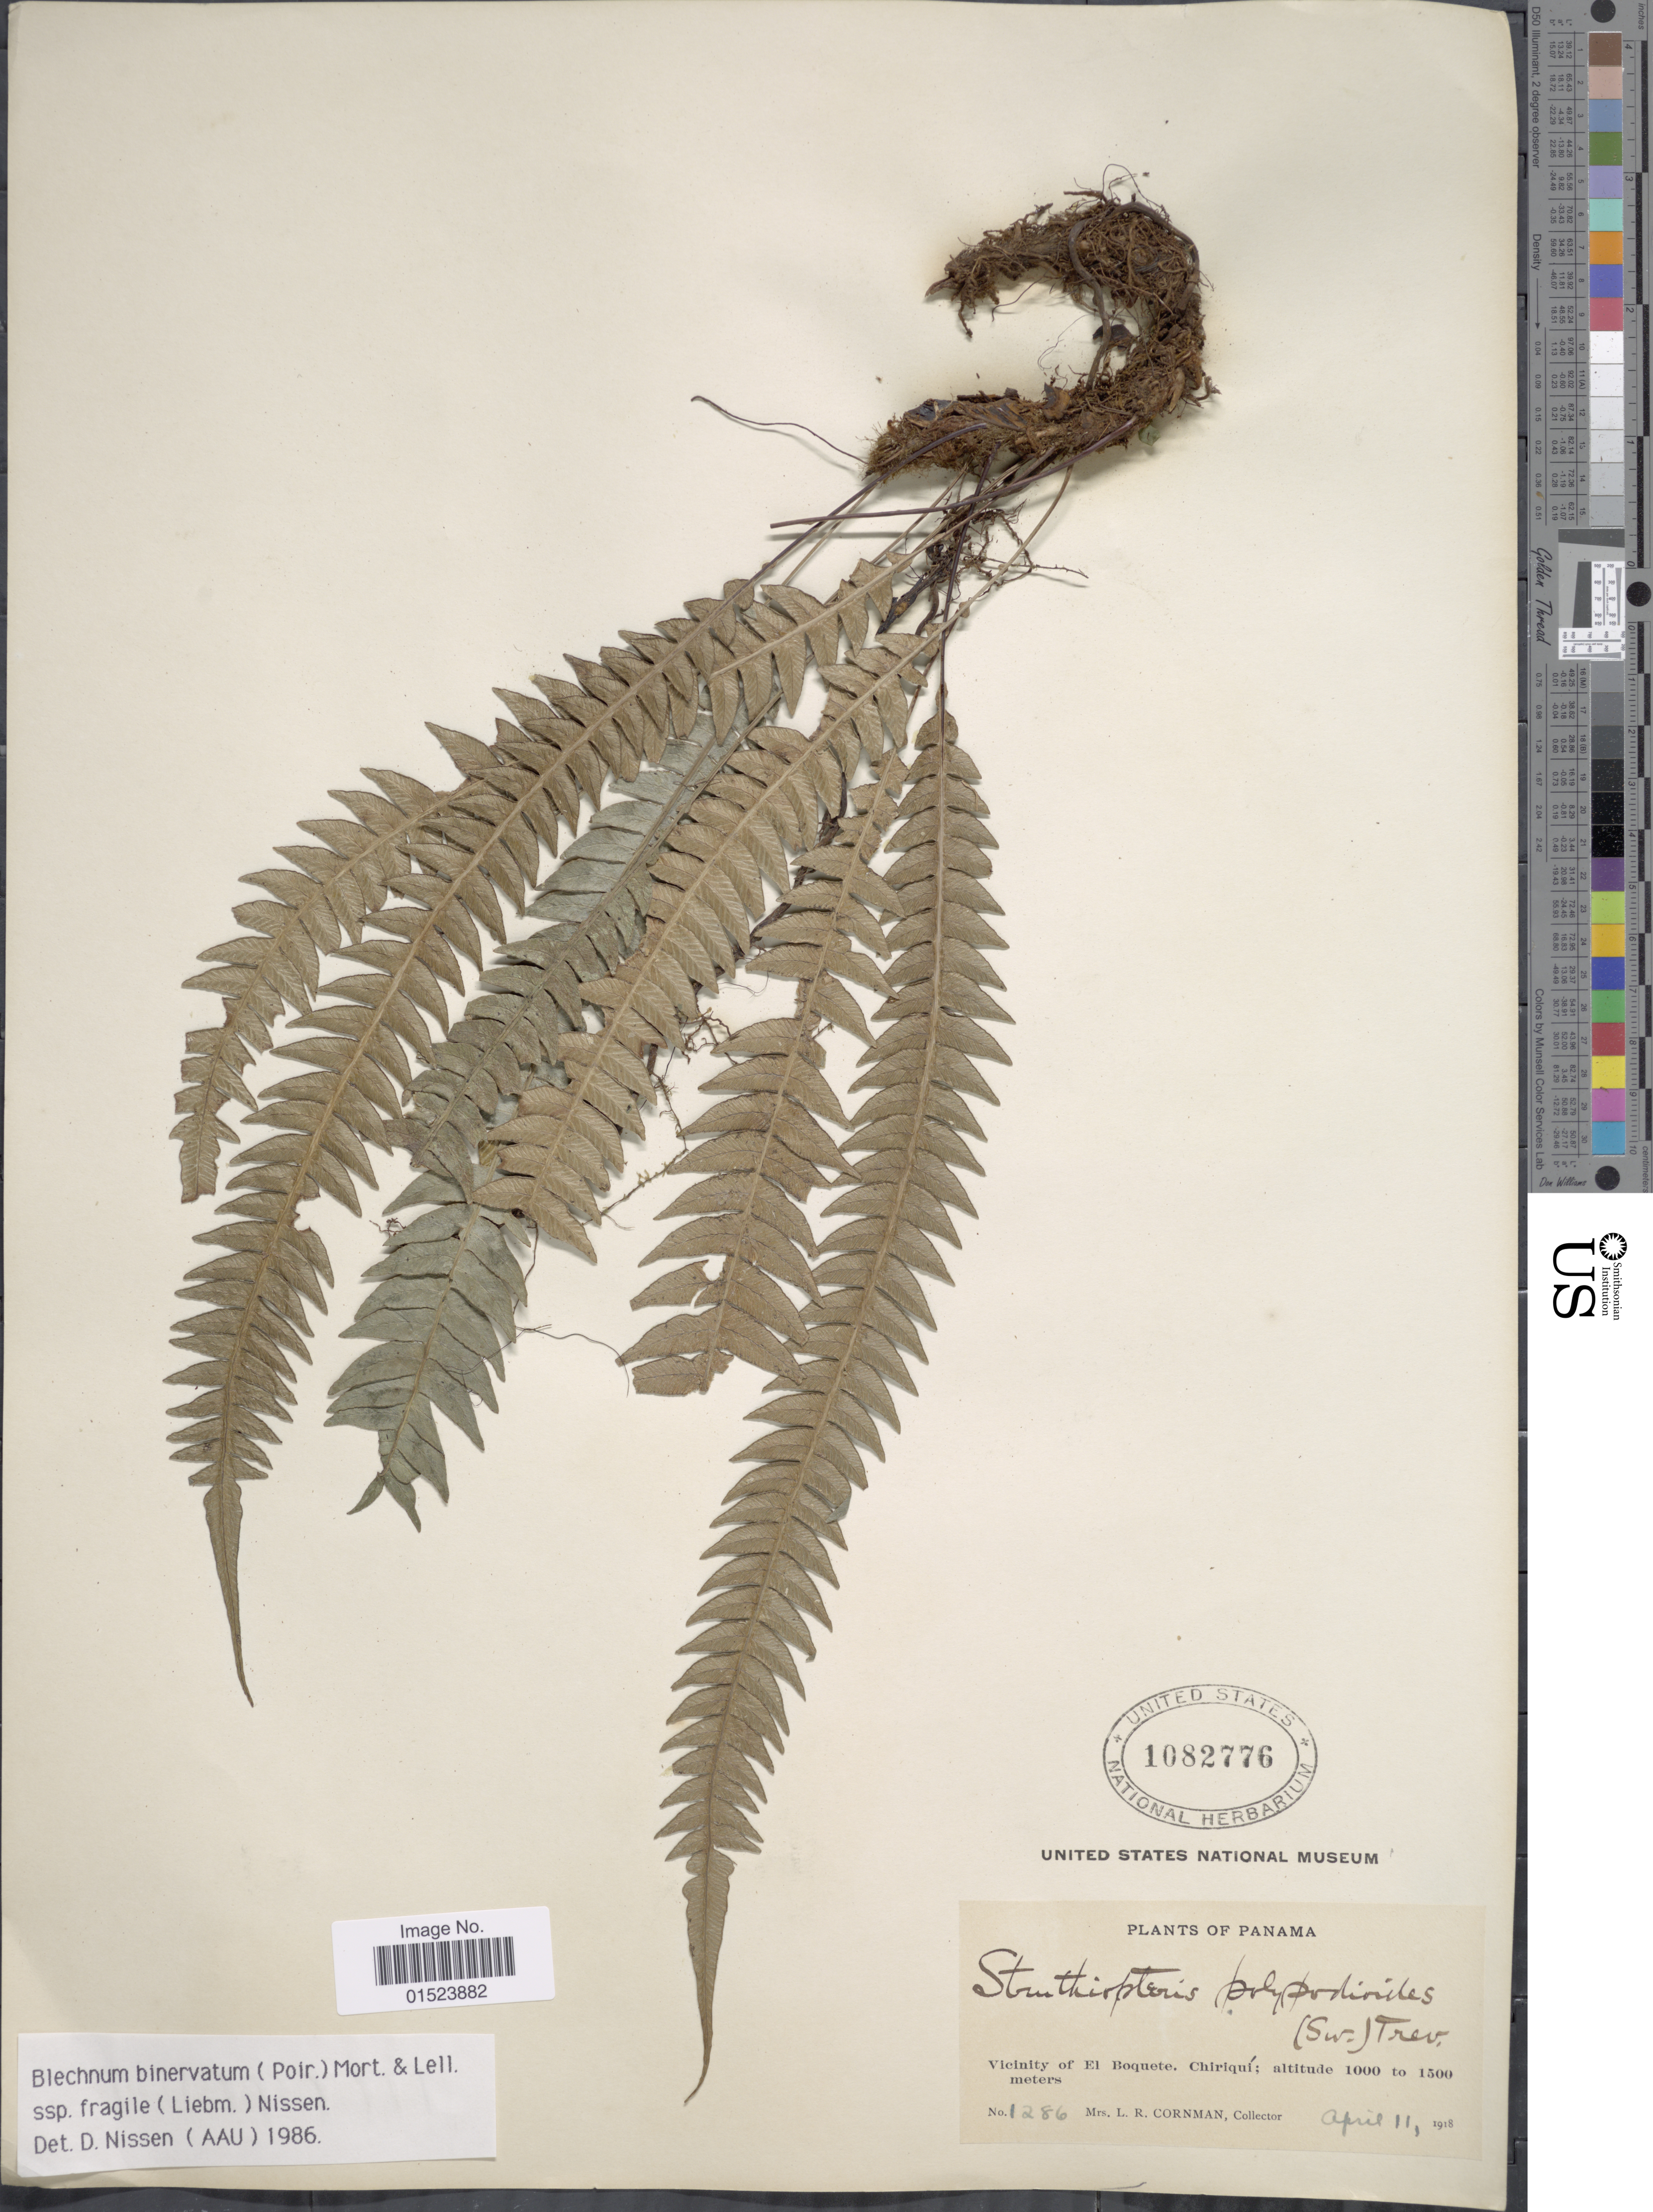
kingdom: Plantae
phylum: Tracheophyta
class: Polypodiopsida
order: Polypodiales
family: Blechnaceae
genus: Blechnum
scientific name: Blechnum fragile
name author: (Liebm.) C.V. Morton & Lellinger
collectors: L. Cornman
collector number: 1286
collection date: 1918-04-11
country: Panama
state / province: Chiriqui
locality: Vicinity of El Boquete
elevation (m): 1000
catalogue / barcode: US 1082776